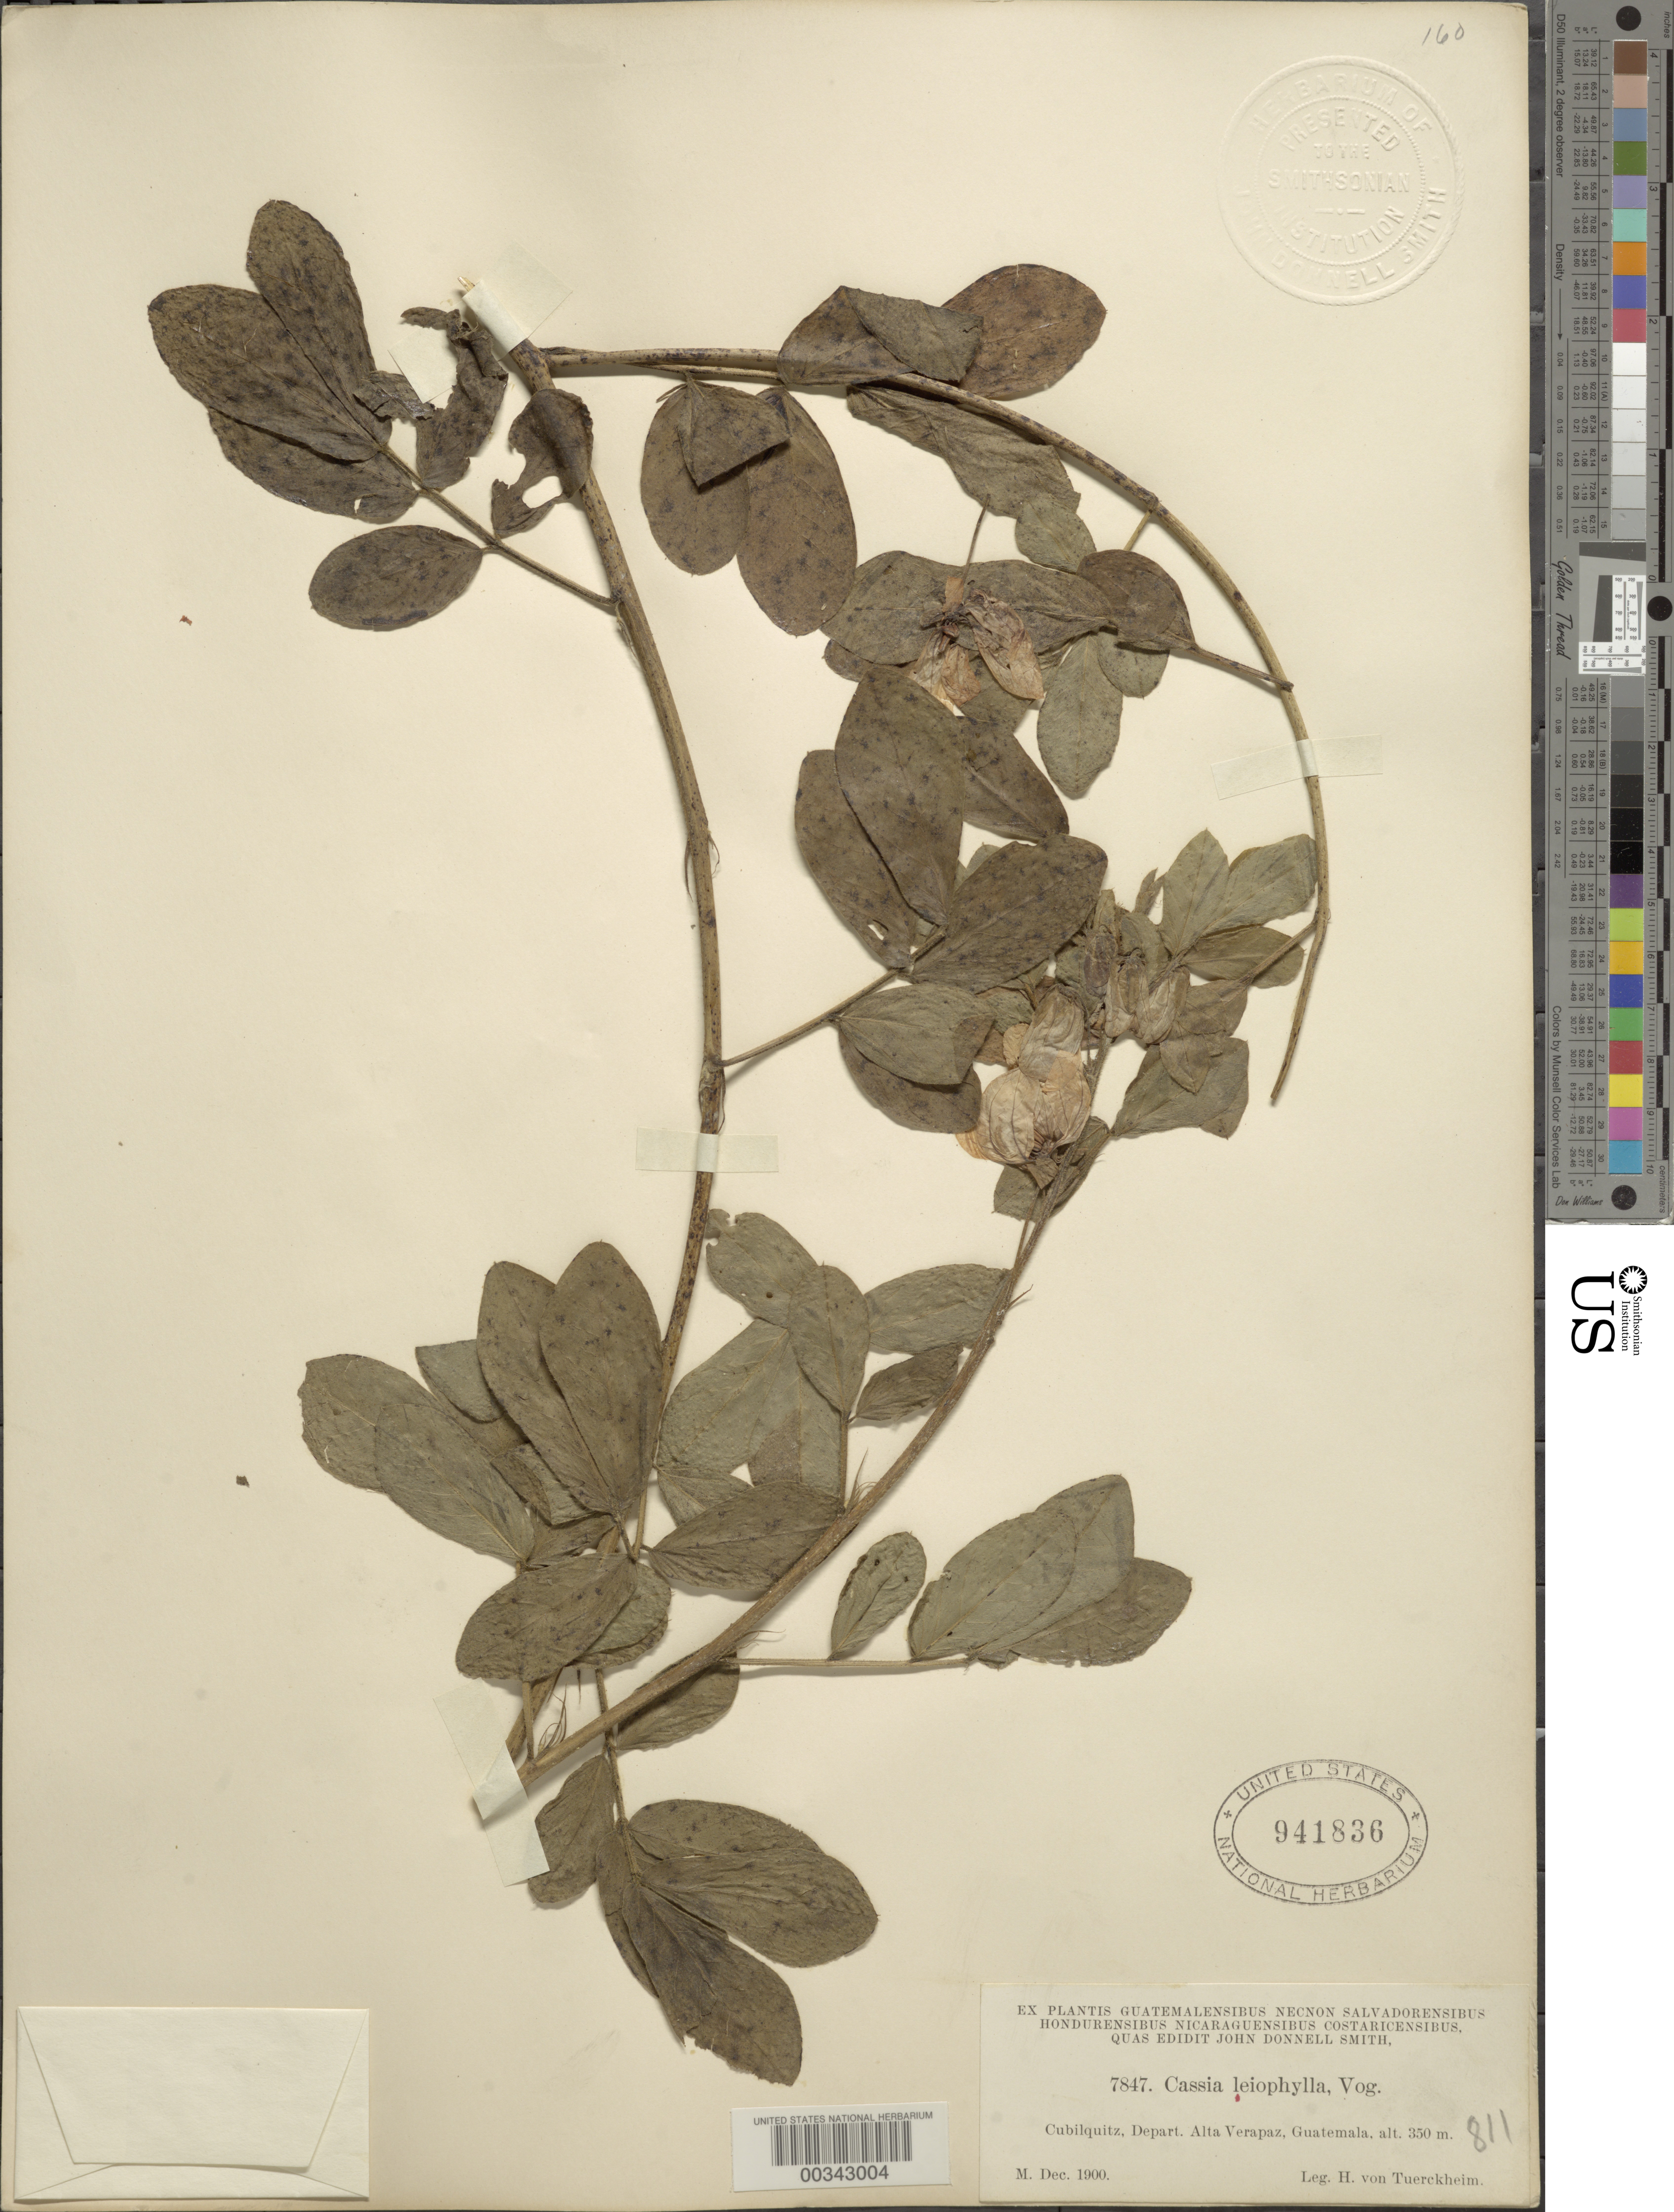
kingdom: Plantae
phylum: Tracheophyta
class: Magnoliopsida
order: Fabales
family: Fabaceae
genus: Senna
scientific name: Senna leiophylla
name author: (Vogel) H.S. Irwin & Barneby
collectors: H. von Türckheim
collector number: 7847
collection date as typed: Dec 1900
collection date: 1900-12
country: Guatemala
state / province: Alta Verapaz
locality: Cubilquitz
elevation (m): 350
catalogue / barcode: US 941836